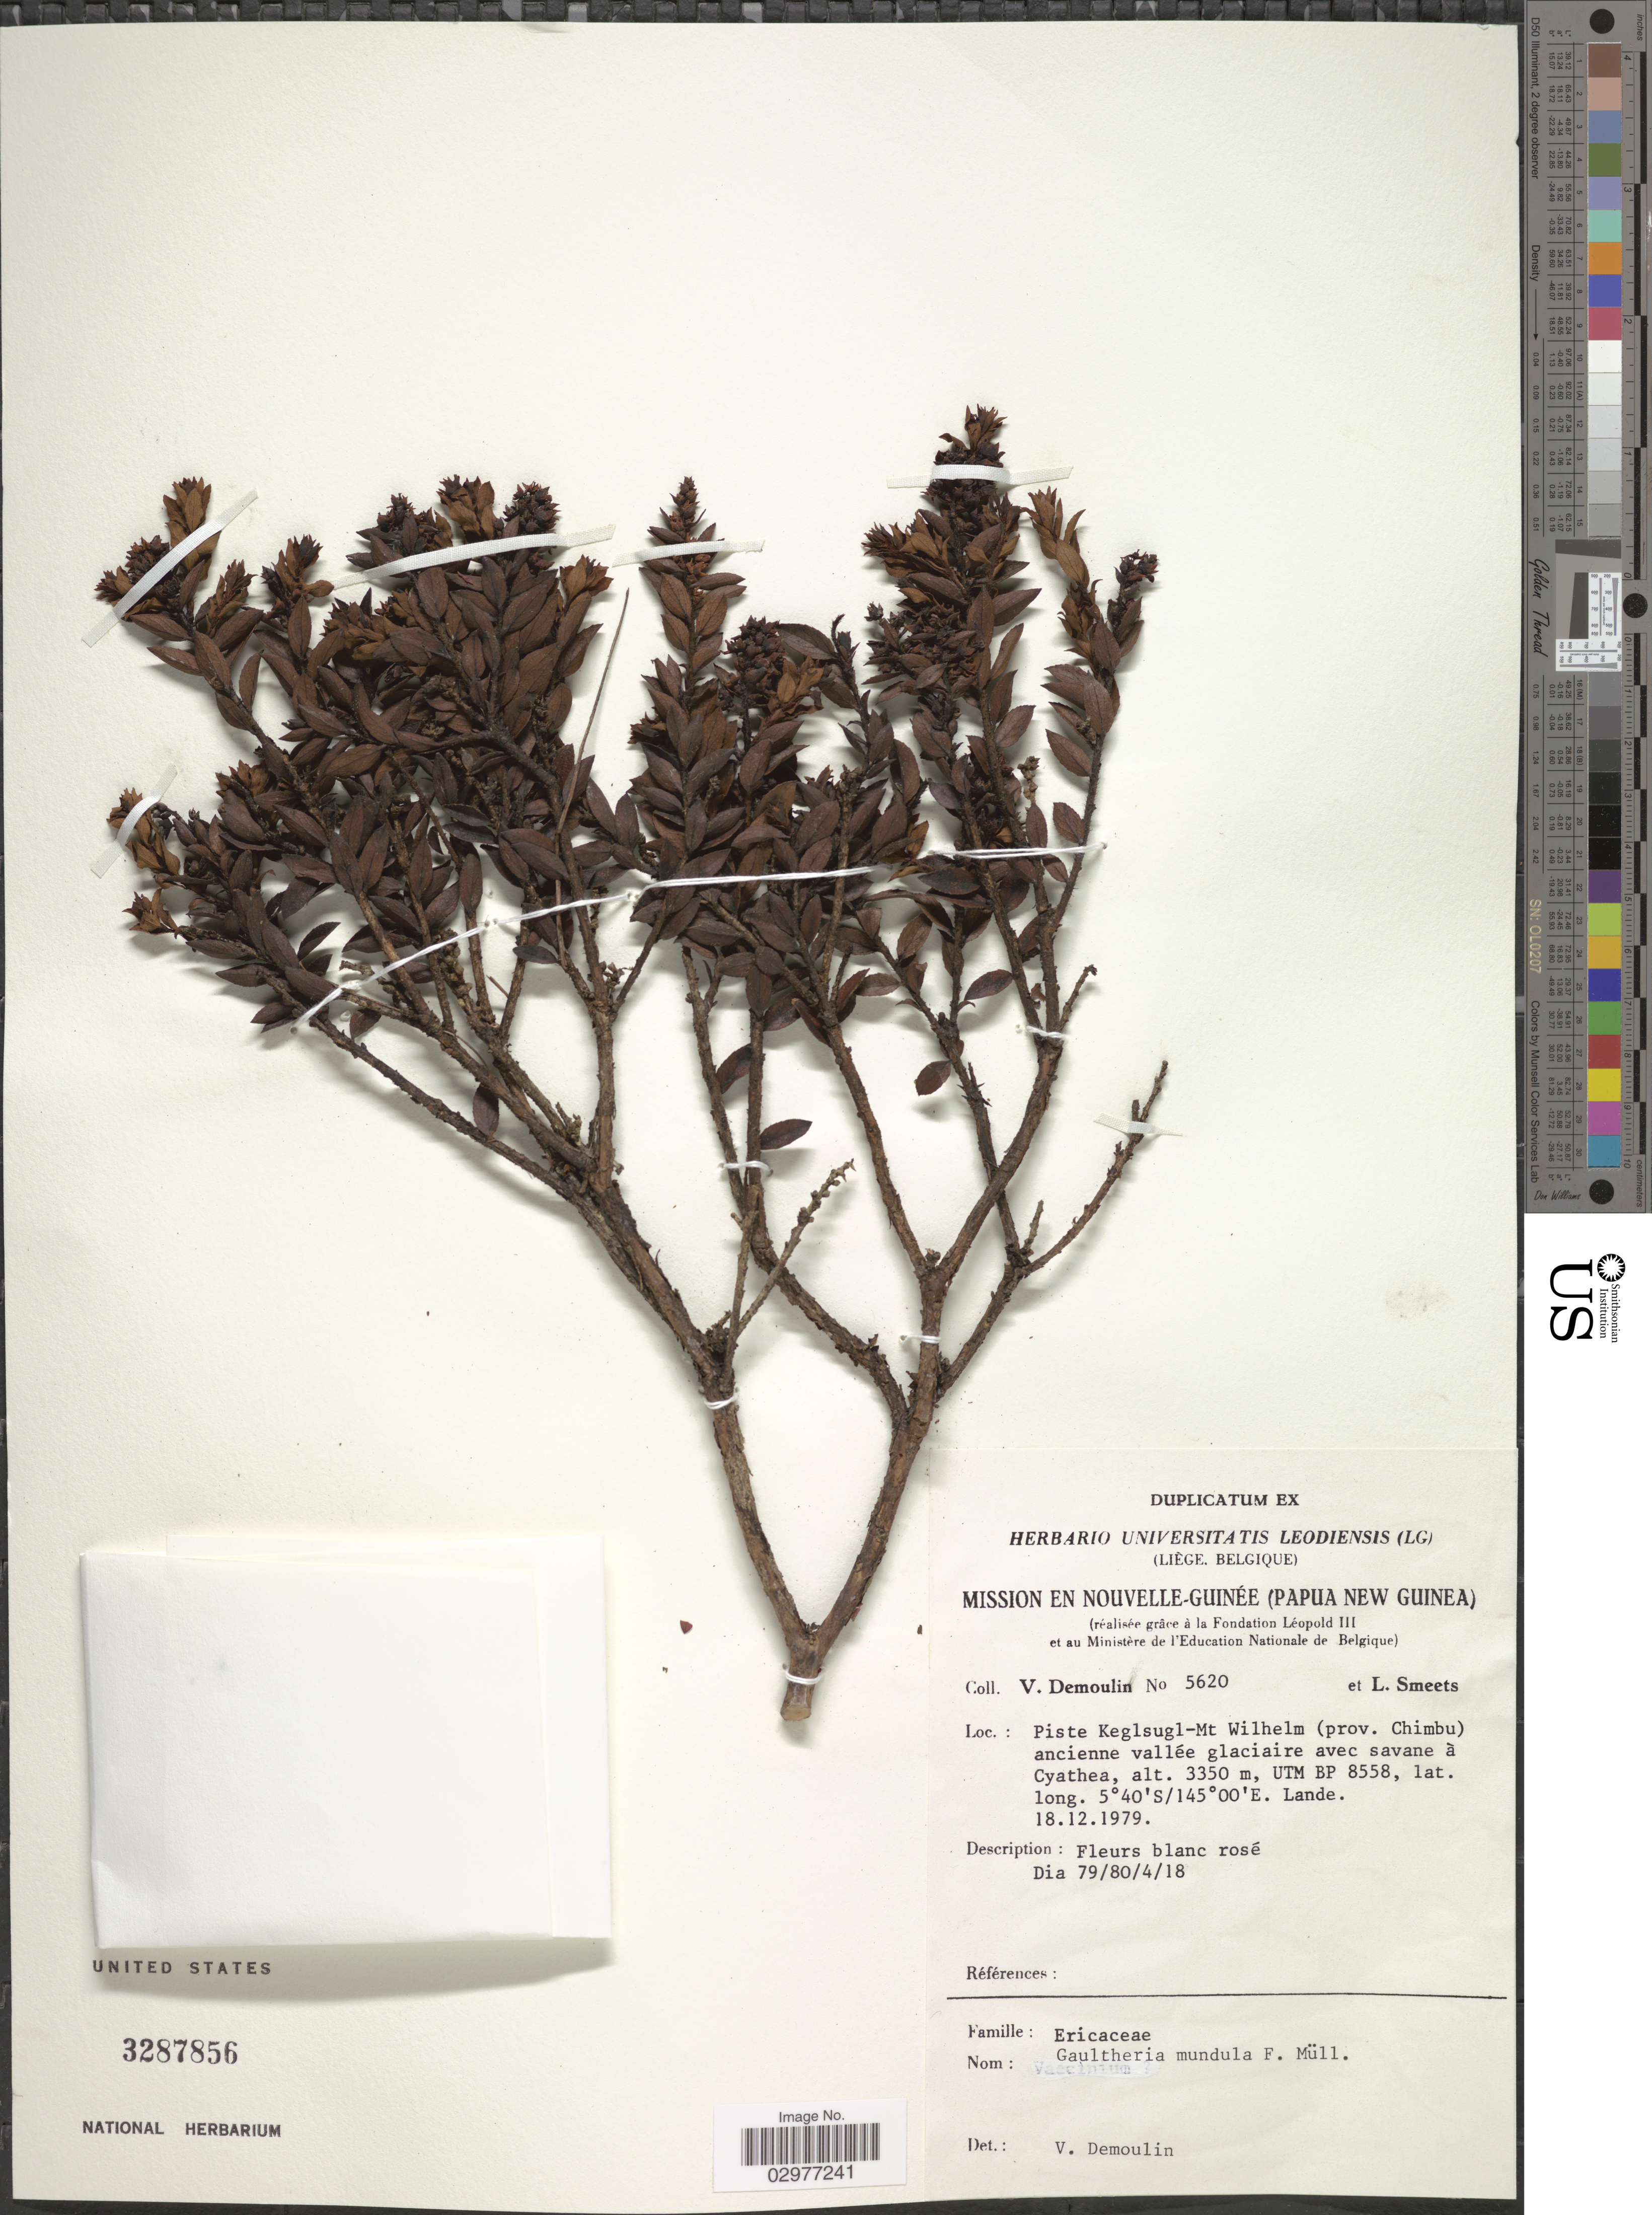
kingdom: Plantae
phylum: Tracheophyta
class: Magnoliopsida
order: Ericales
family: Ericaceae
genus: Gaultheria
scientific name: Gaultheria mundula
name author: F. Muell.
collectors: V. Demoulin & L. Smeets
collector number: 5620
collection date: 1979-12-18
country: Papua New Guinea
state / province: Chimbu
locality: Piste Keglsugl-Mt Wilhelm, ancienne vallée glaciaire avec savane à Cyathea, UTM BP 8558.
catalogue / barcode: US 3287856